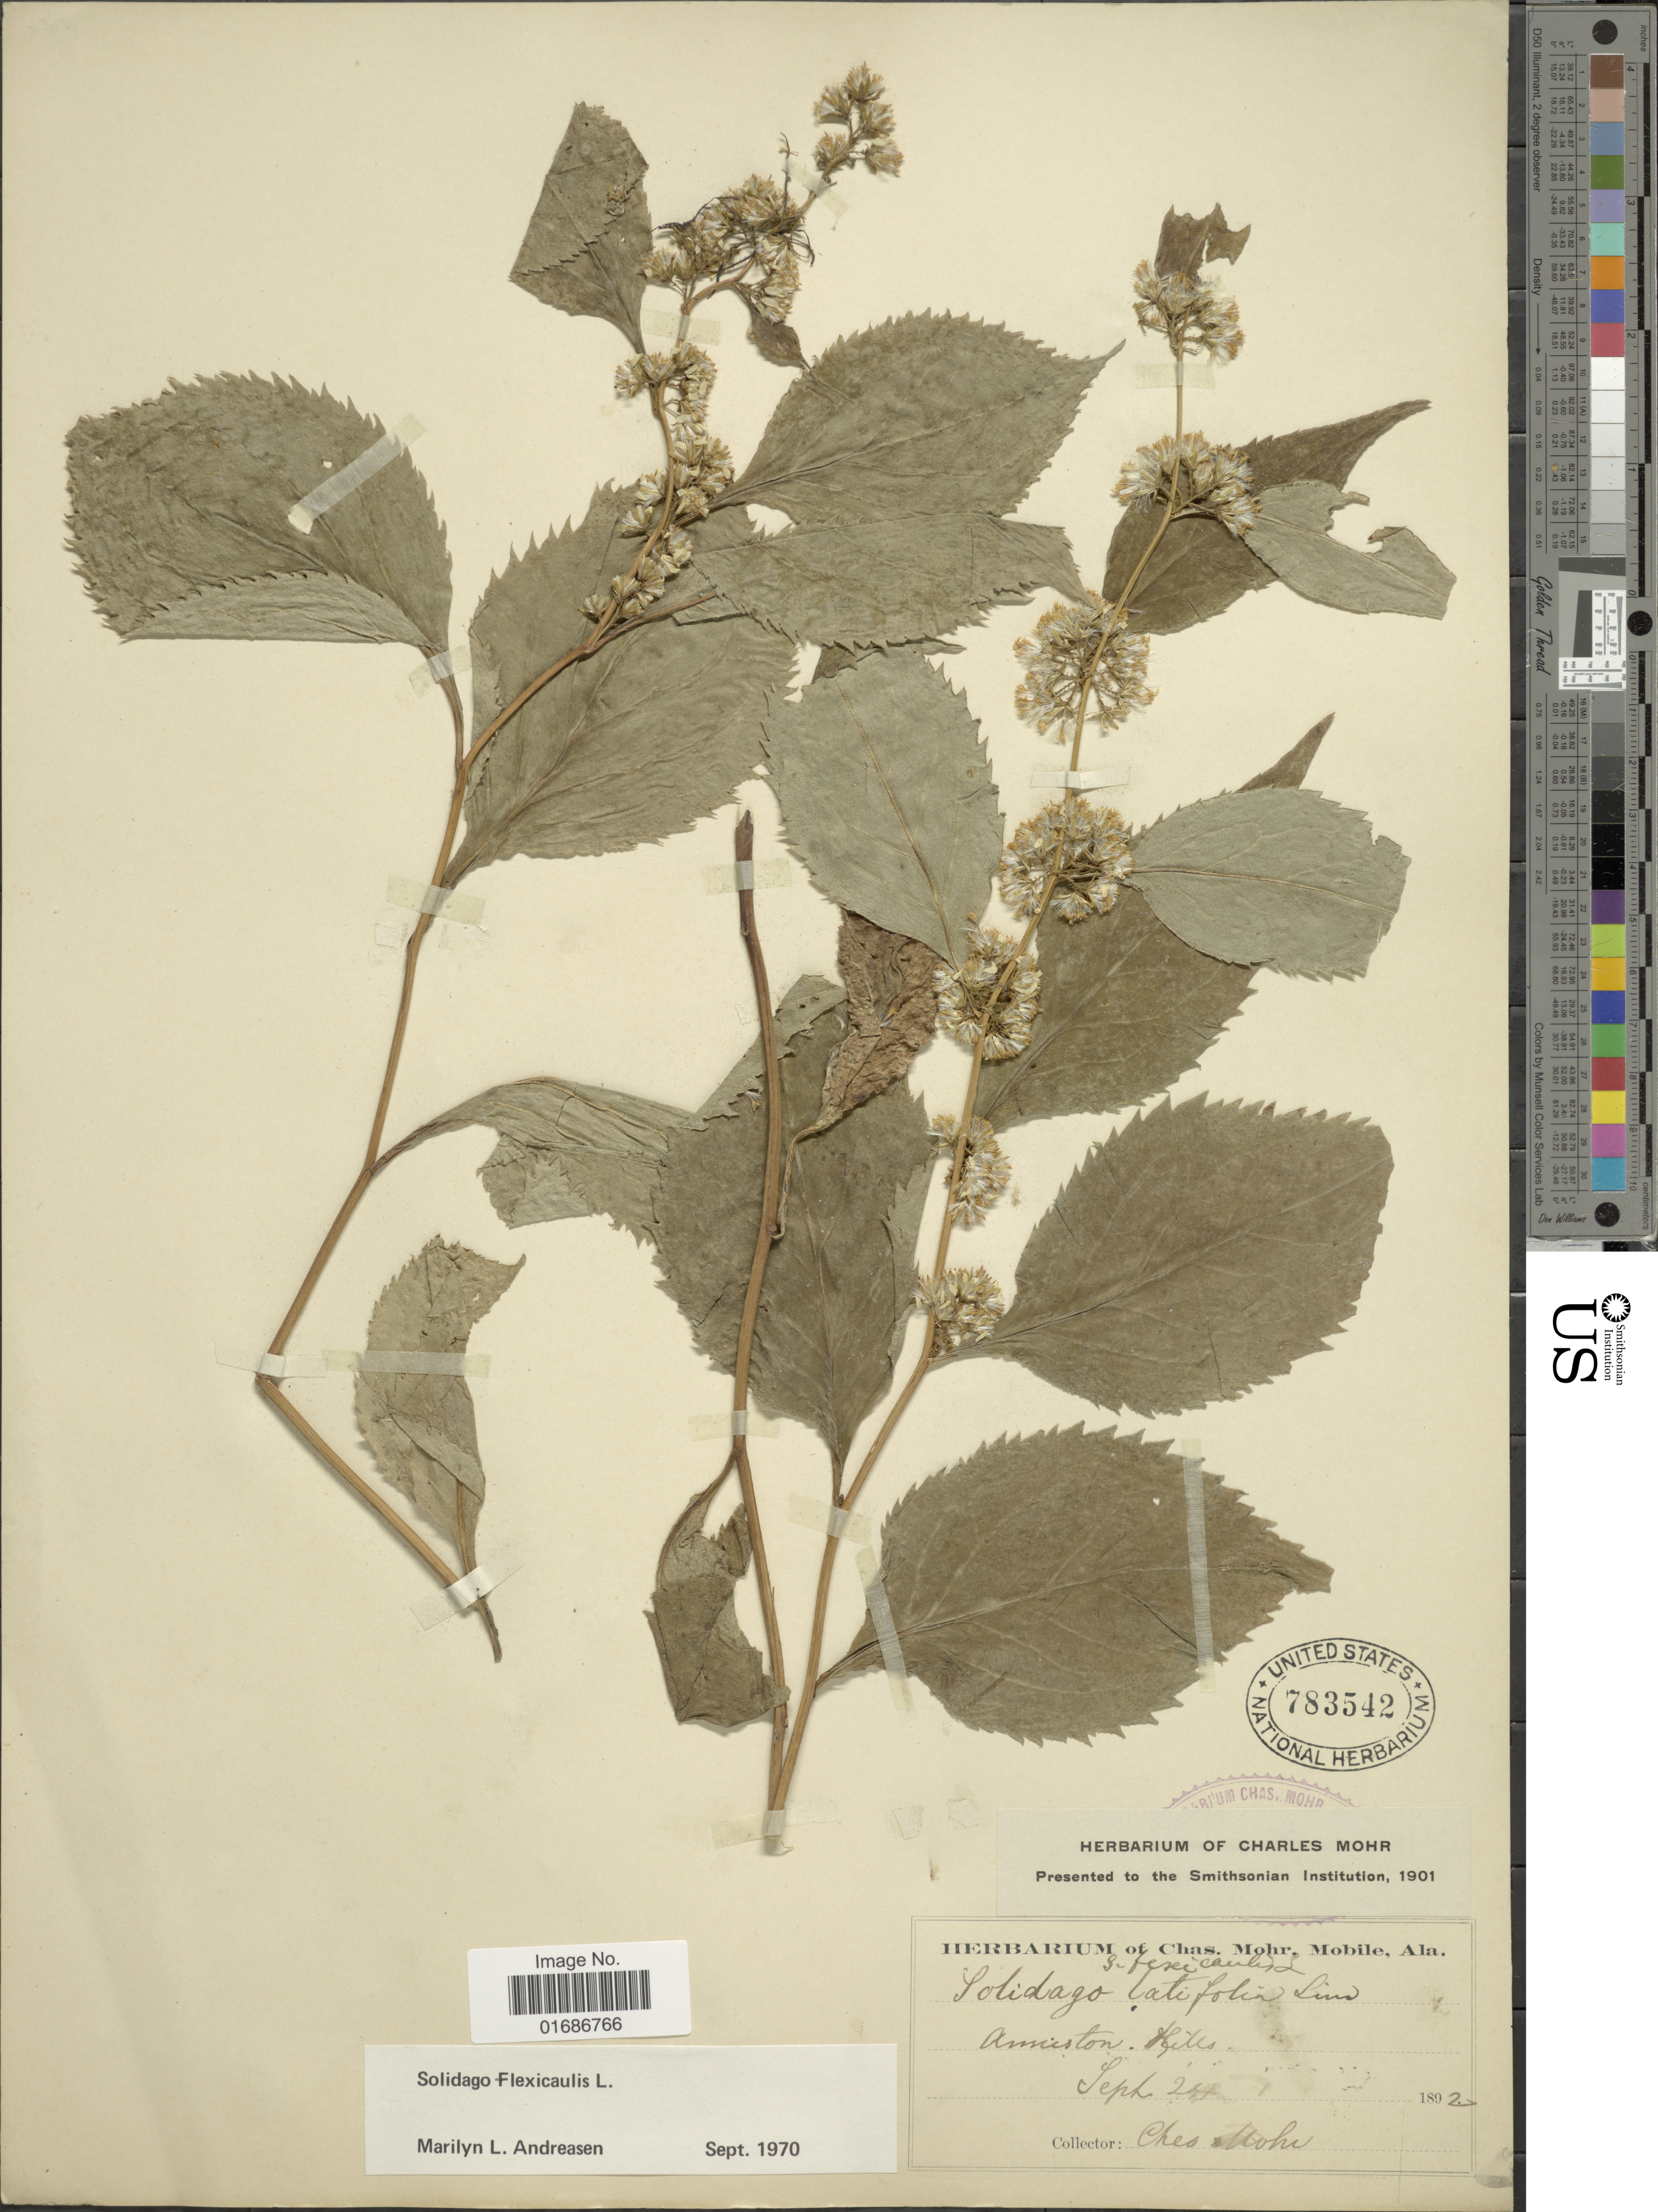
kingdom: Plantae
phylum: Tracheophyta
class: Magnoliopsida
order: Asterales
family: Asteraceae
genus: Solidago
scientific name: Solidago flexicaulis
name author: L.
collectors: C. T. Mohr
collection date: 1892-09-24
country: United States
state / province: Alabama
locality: Anniston Hills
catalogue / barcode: US 783542